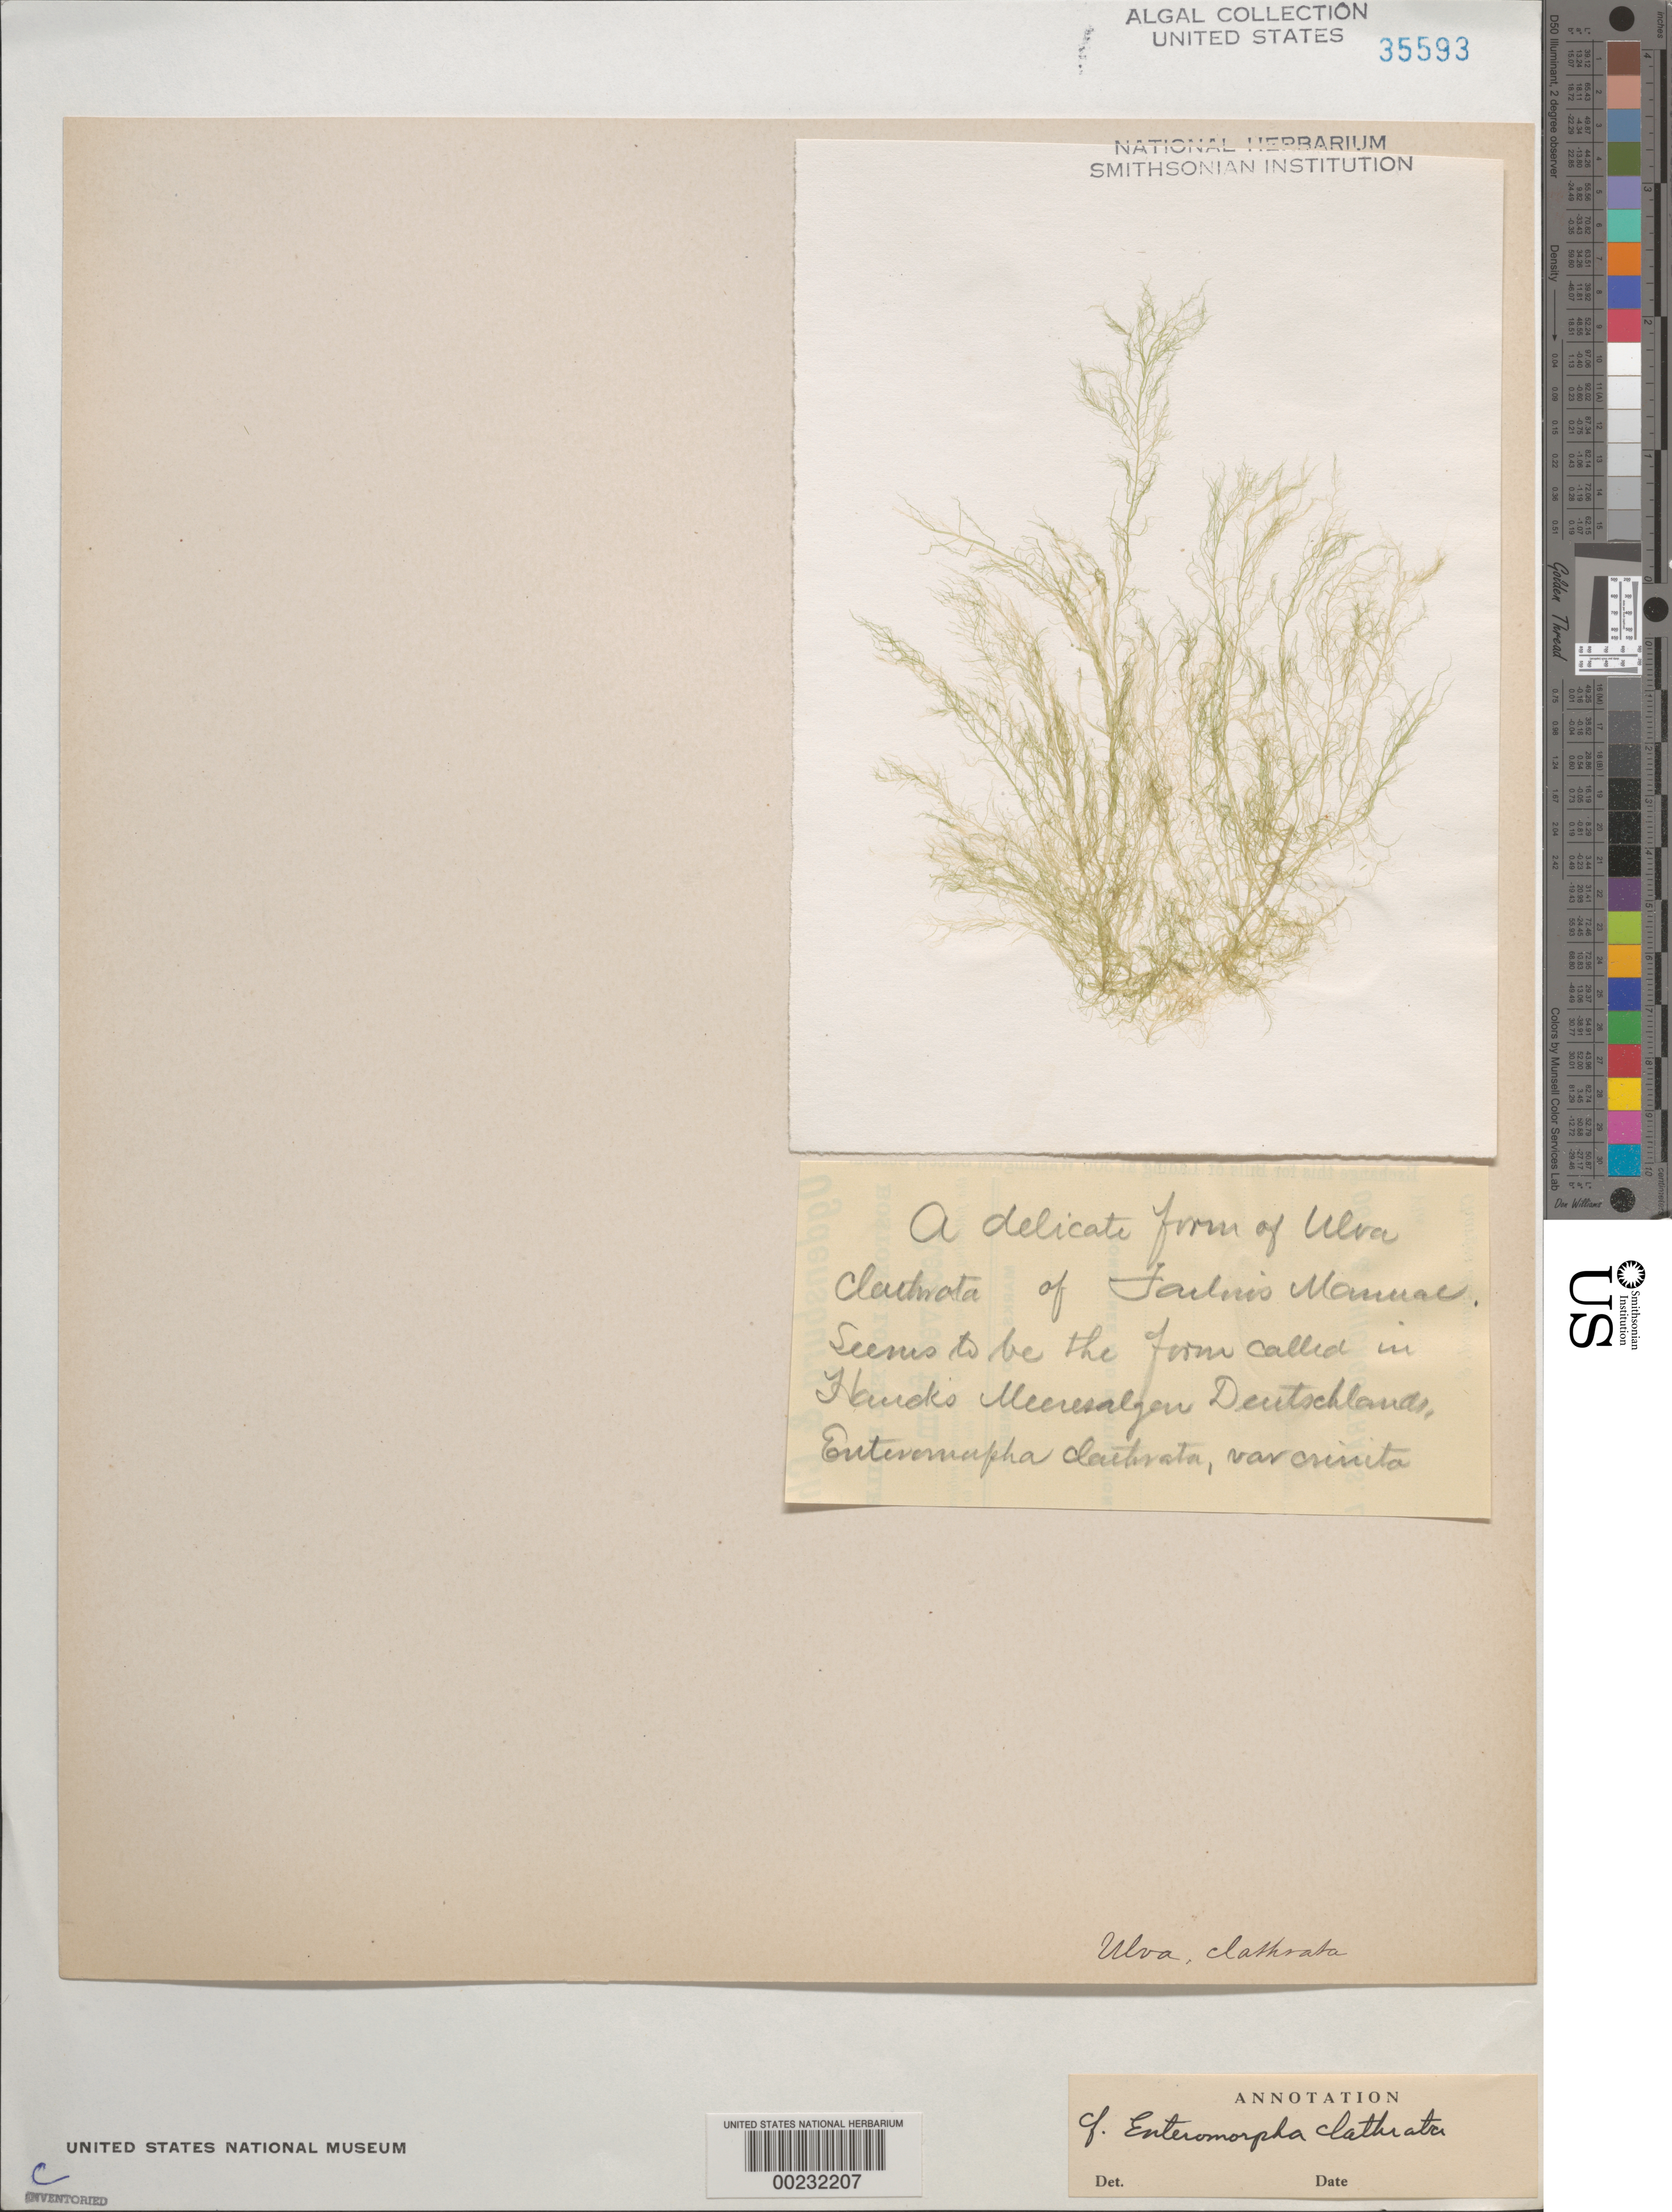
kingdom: Plantae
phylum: Chlorophyta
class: Ulvophyceae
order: Cladophorales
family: Cladophoraceae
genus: Cladophora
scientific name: Cladophora vagabunda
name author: (L.) C. Hoek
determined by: Algae name updating Project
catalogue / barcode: US 35593